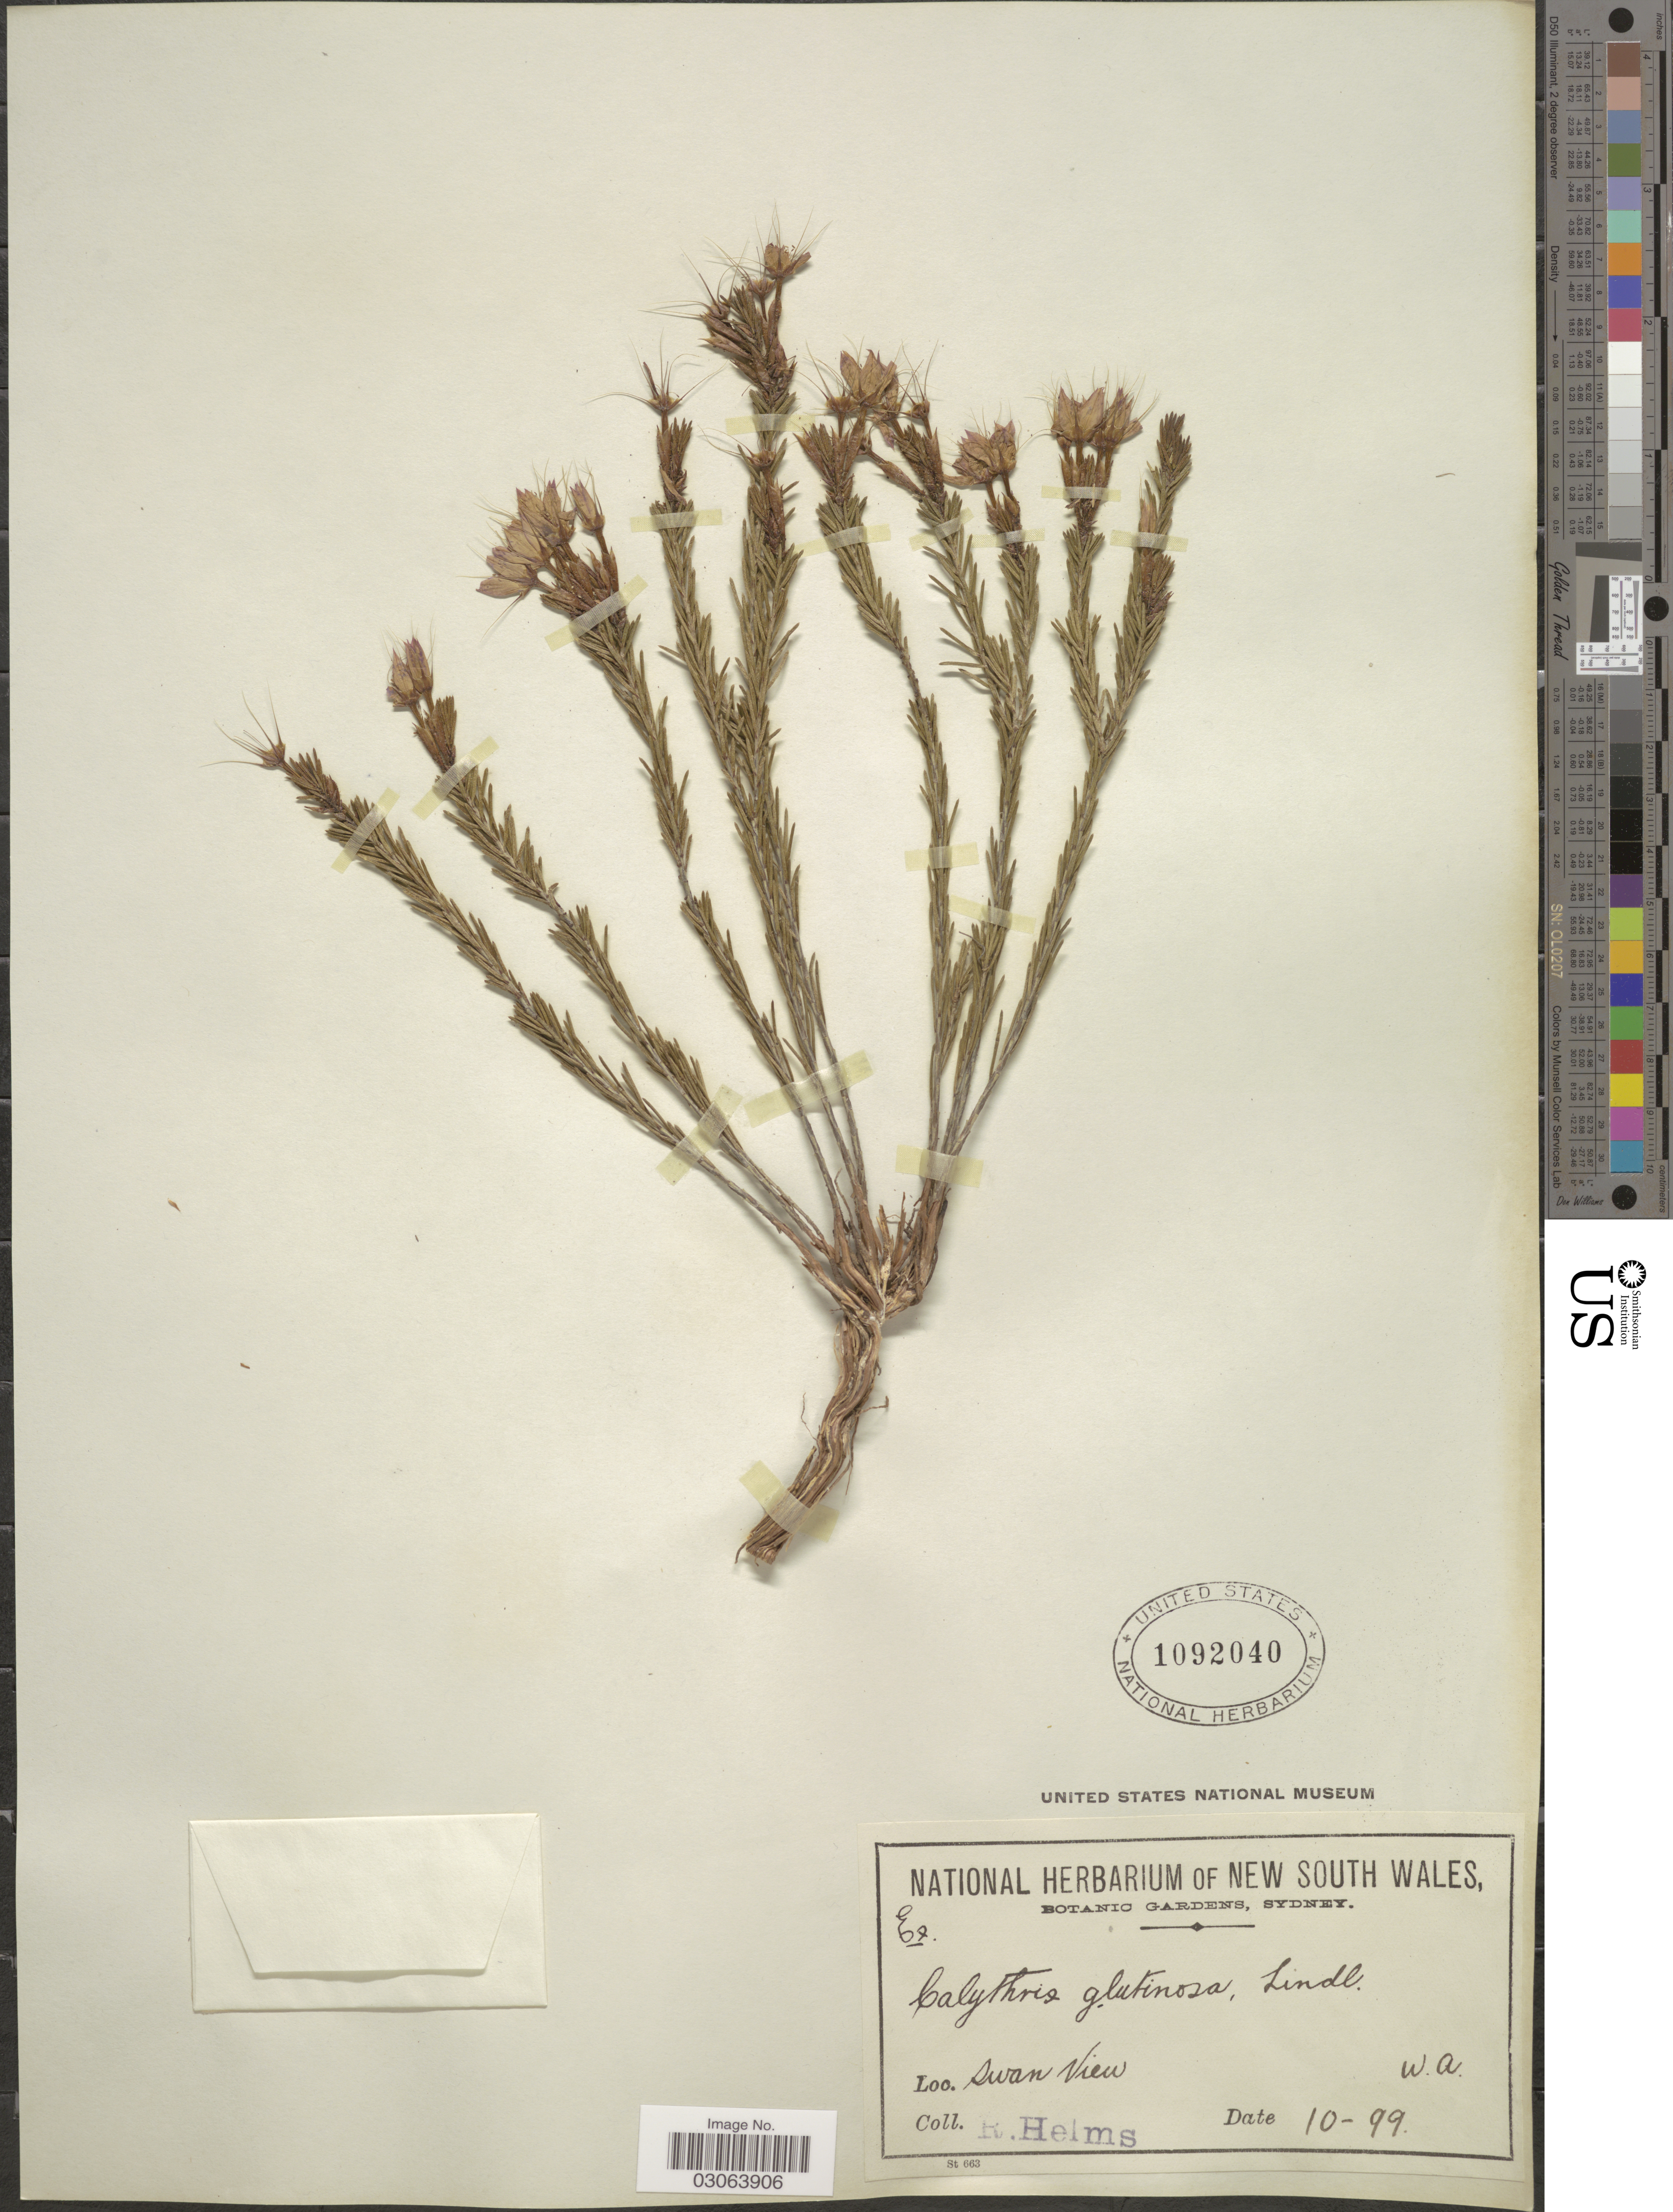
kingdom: Plantae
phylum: Tracheophyta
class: Magnoliopsida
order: Myrtales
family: Myrtaceae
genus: Calytrix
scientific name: Calytrix glutinosa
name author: Lindl.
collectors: R. Helms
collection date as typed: Transcribed d/m/y: /10/99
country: Australia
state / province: Western Australia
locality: Swan View.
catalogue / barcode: US 1092040